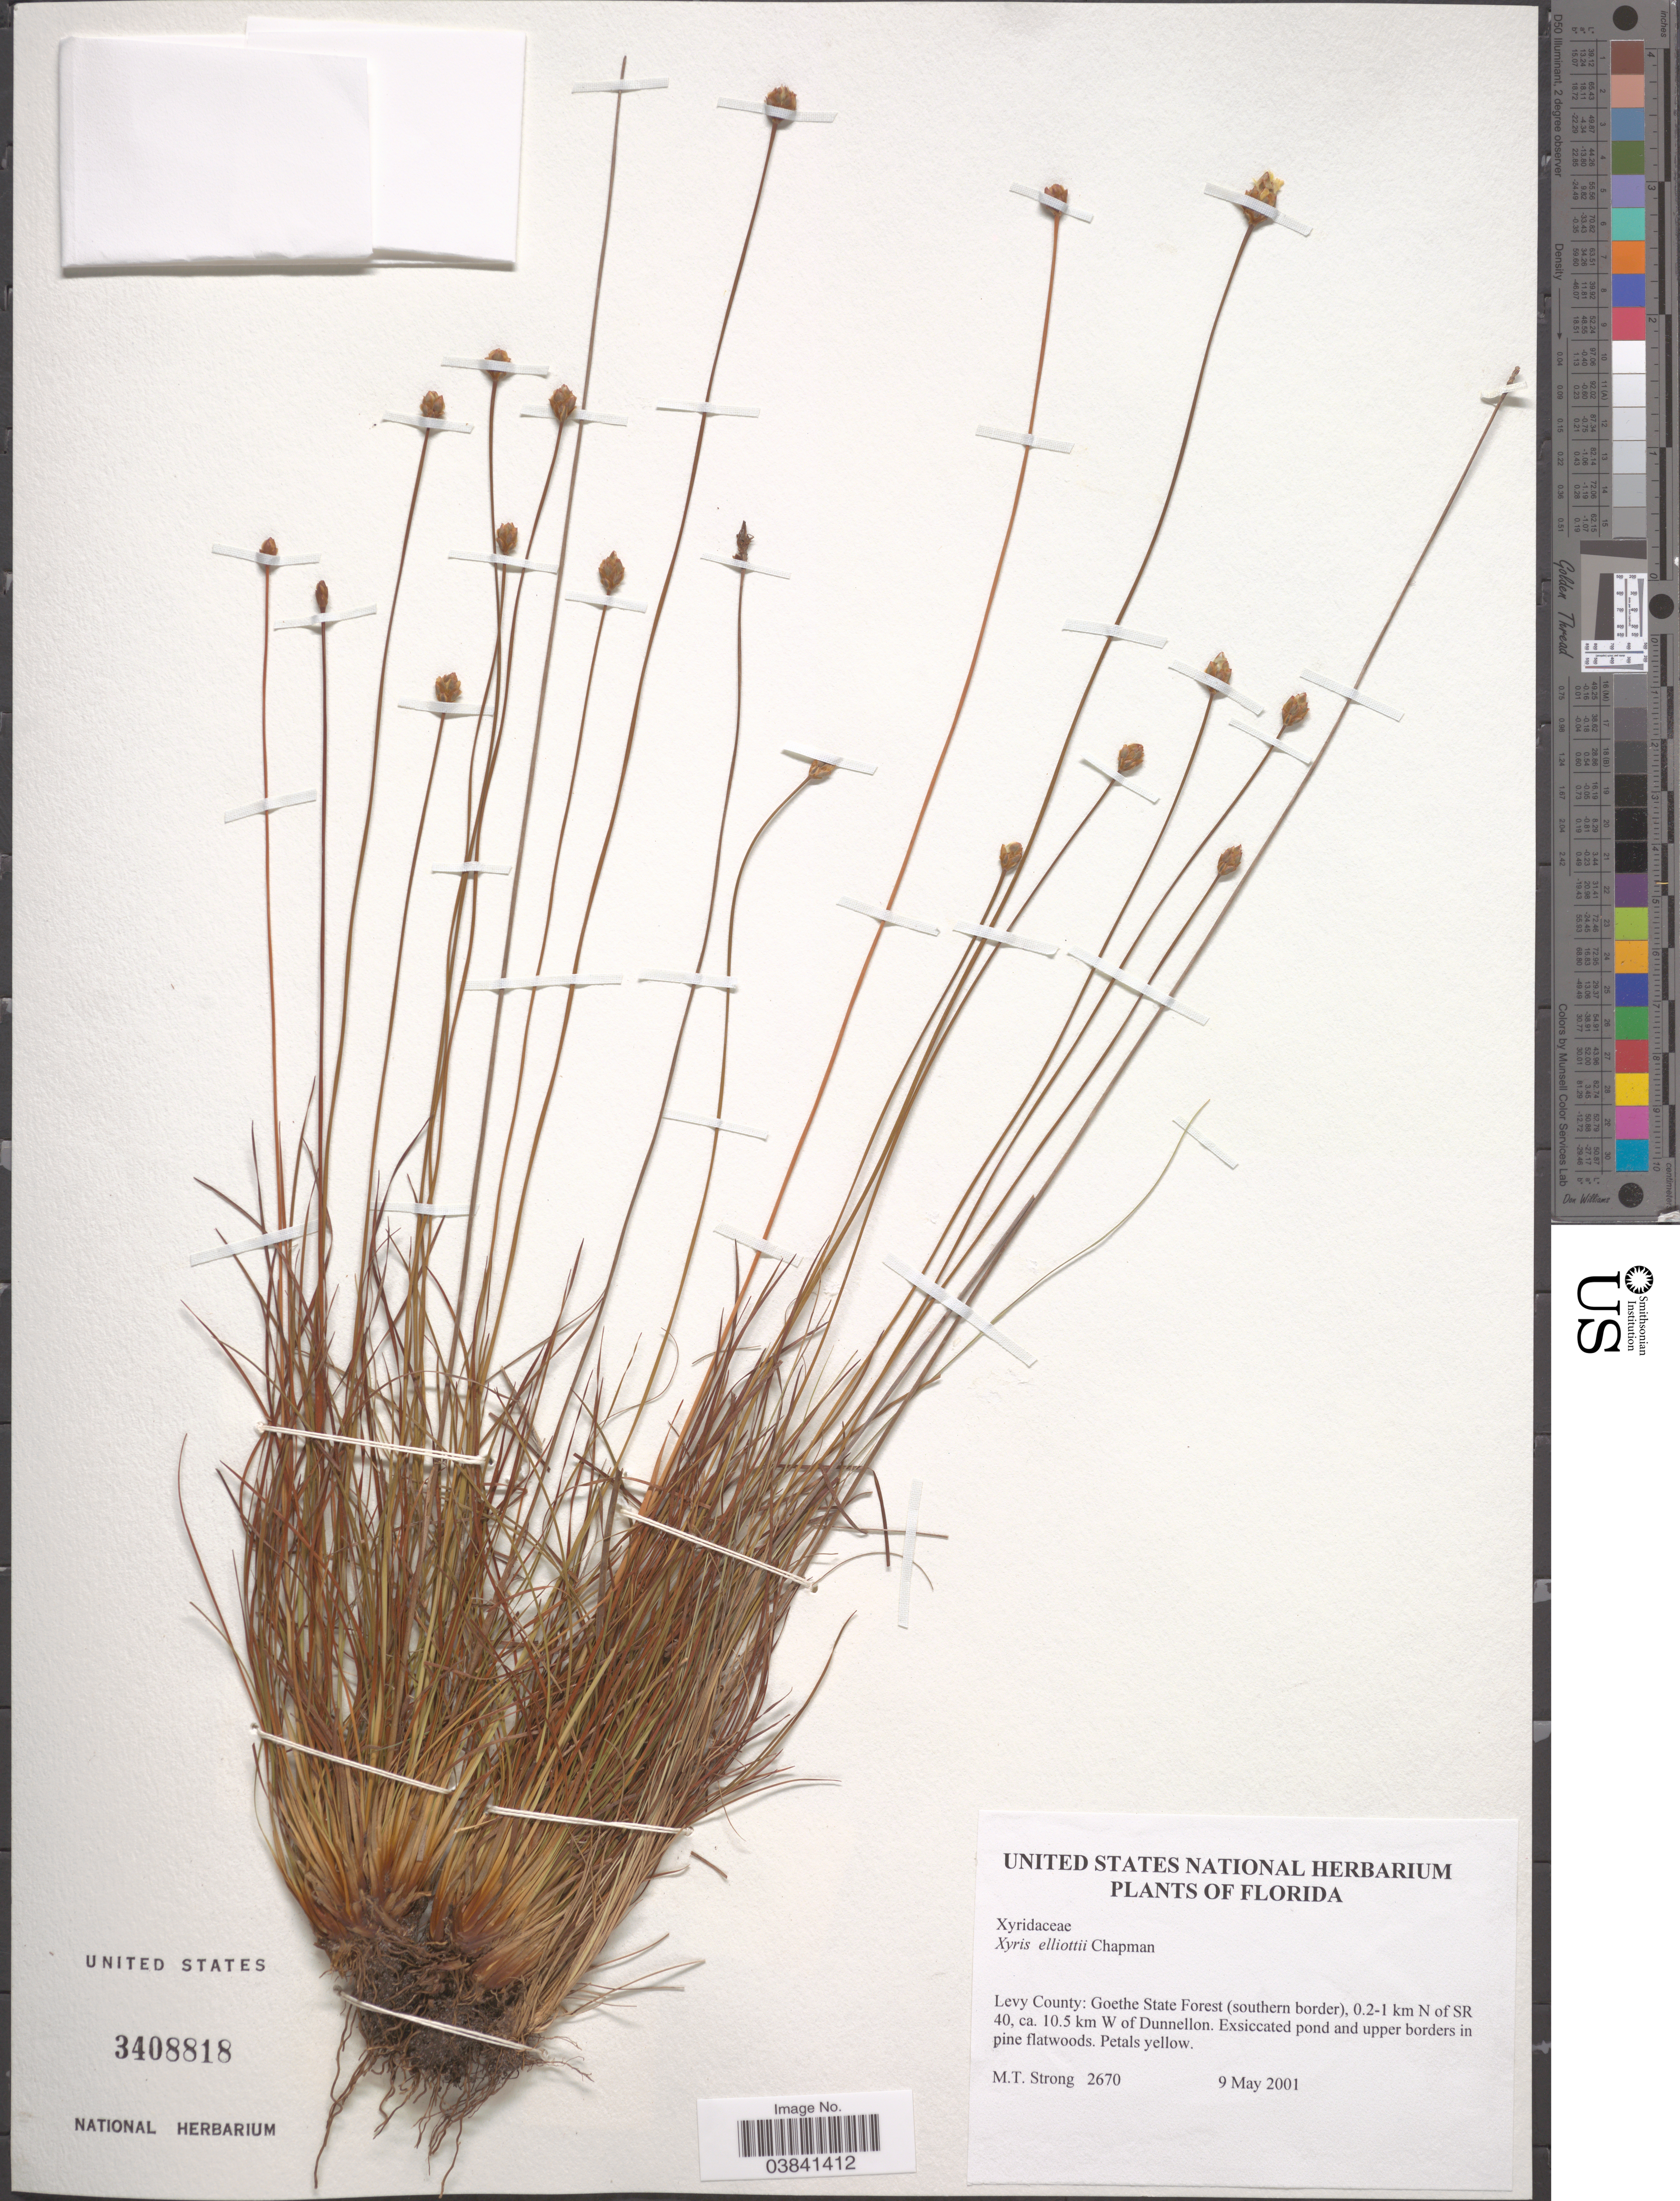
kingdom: Plantae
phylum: Tracheophyta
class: Liliopsida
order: Poales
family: Xyridaceae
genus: Xyris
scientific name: Xyris elliottii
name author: Chapm.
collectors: M. T. Strong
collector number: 2670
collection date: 2001-05-09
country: United States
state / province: Florida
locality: Levy County: Goethe State Forest (southern border), 0.2-1 km N of SR 40, ca. 10.5 km W of Dunnellon.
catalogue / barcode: US 3408818